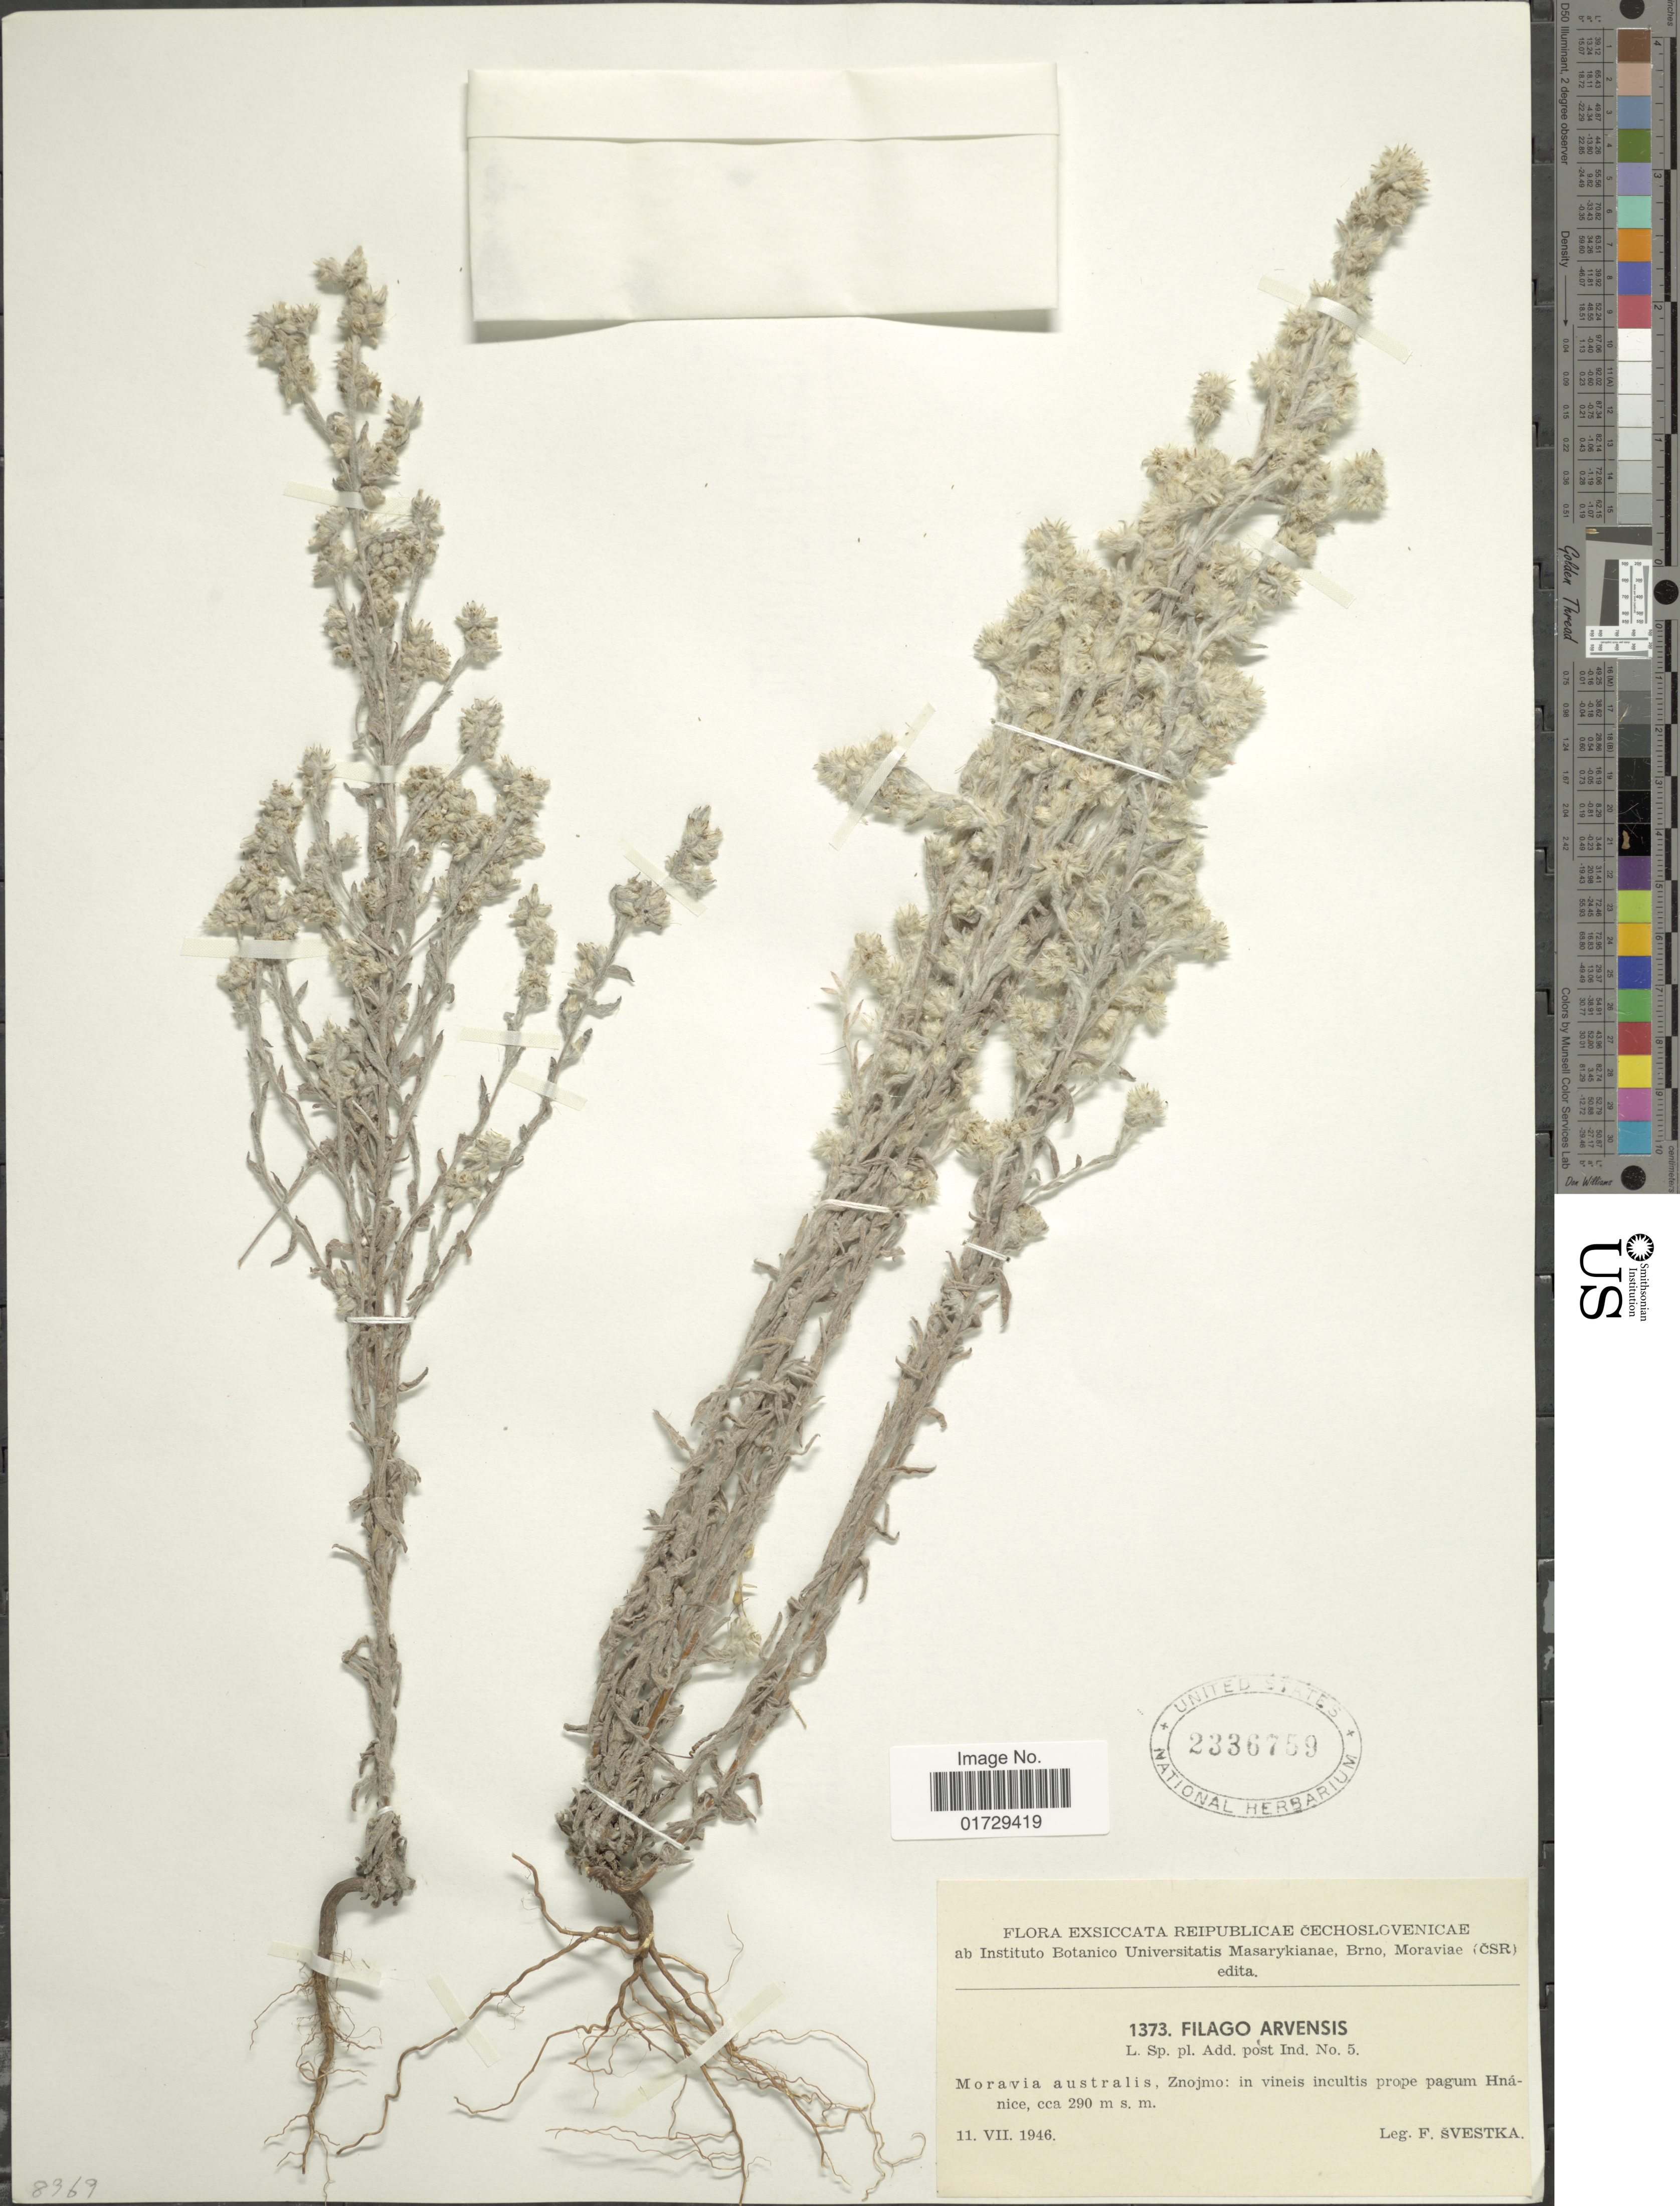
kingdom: Plantae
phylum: Tracheophyta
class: Magnoliopsida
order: Asterales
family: Asteraceae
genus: Filago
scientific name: Filago arvensis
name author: L.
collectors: F. Svestka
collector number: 1373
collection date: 1946-07-11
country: Czechia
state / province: South Moravian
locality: Exsiccata Reipublicae Cechoslovenicae, Moravia australis, Znojmo: in vineis incultis prope pagum Hnanice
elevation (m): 290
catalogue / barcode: US 2336759